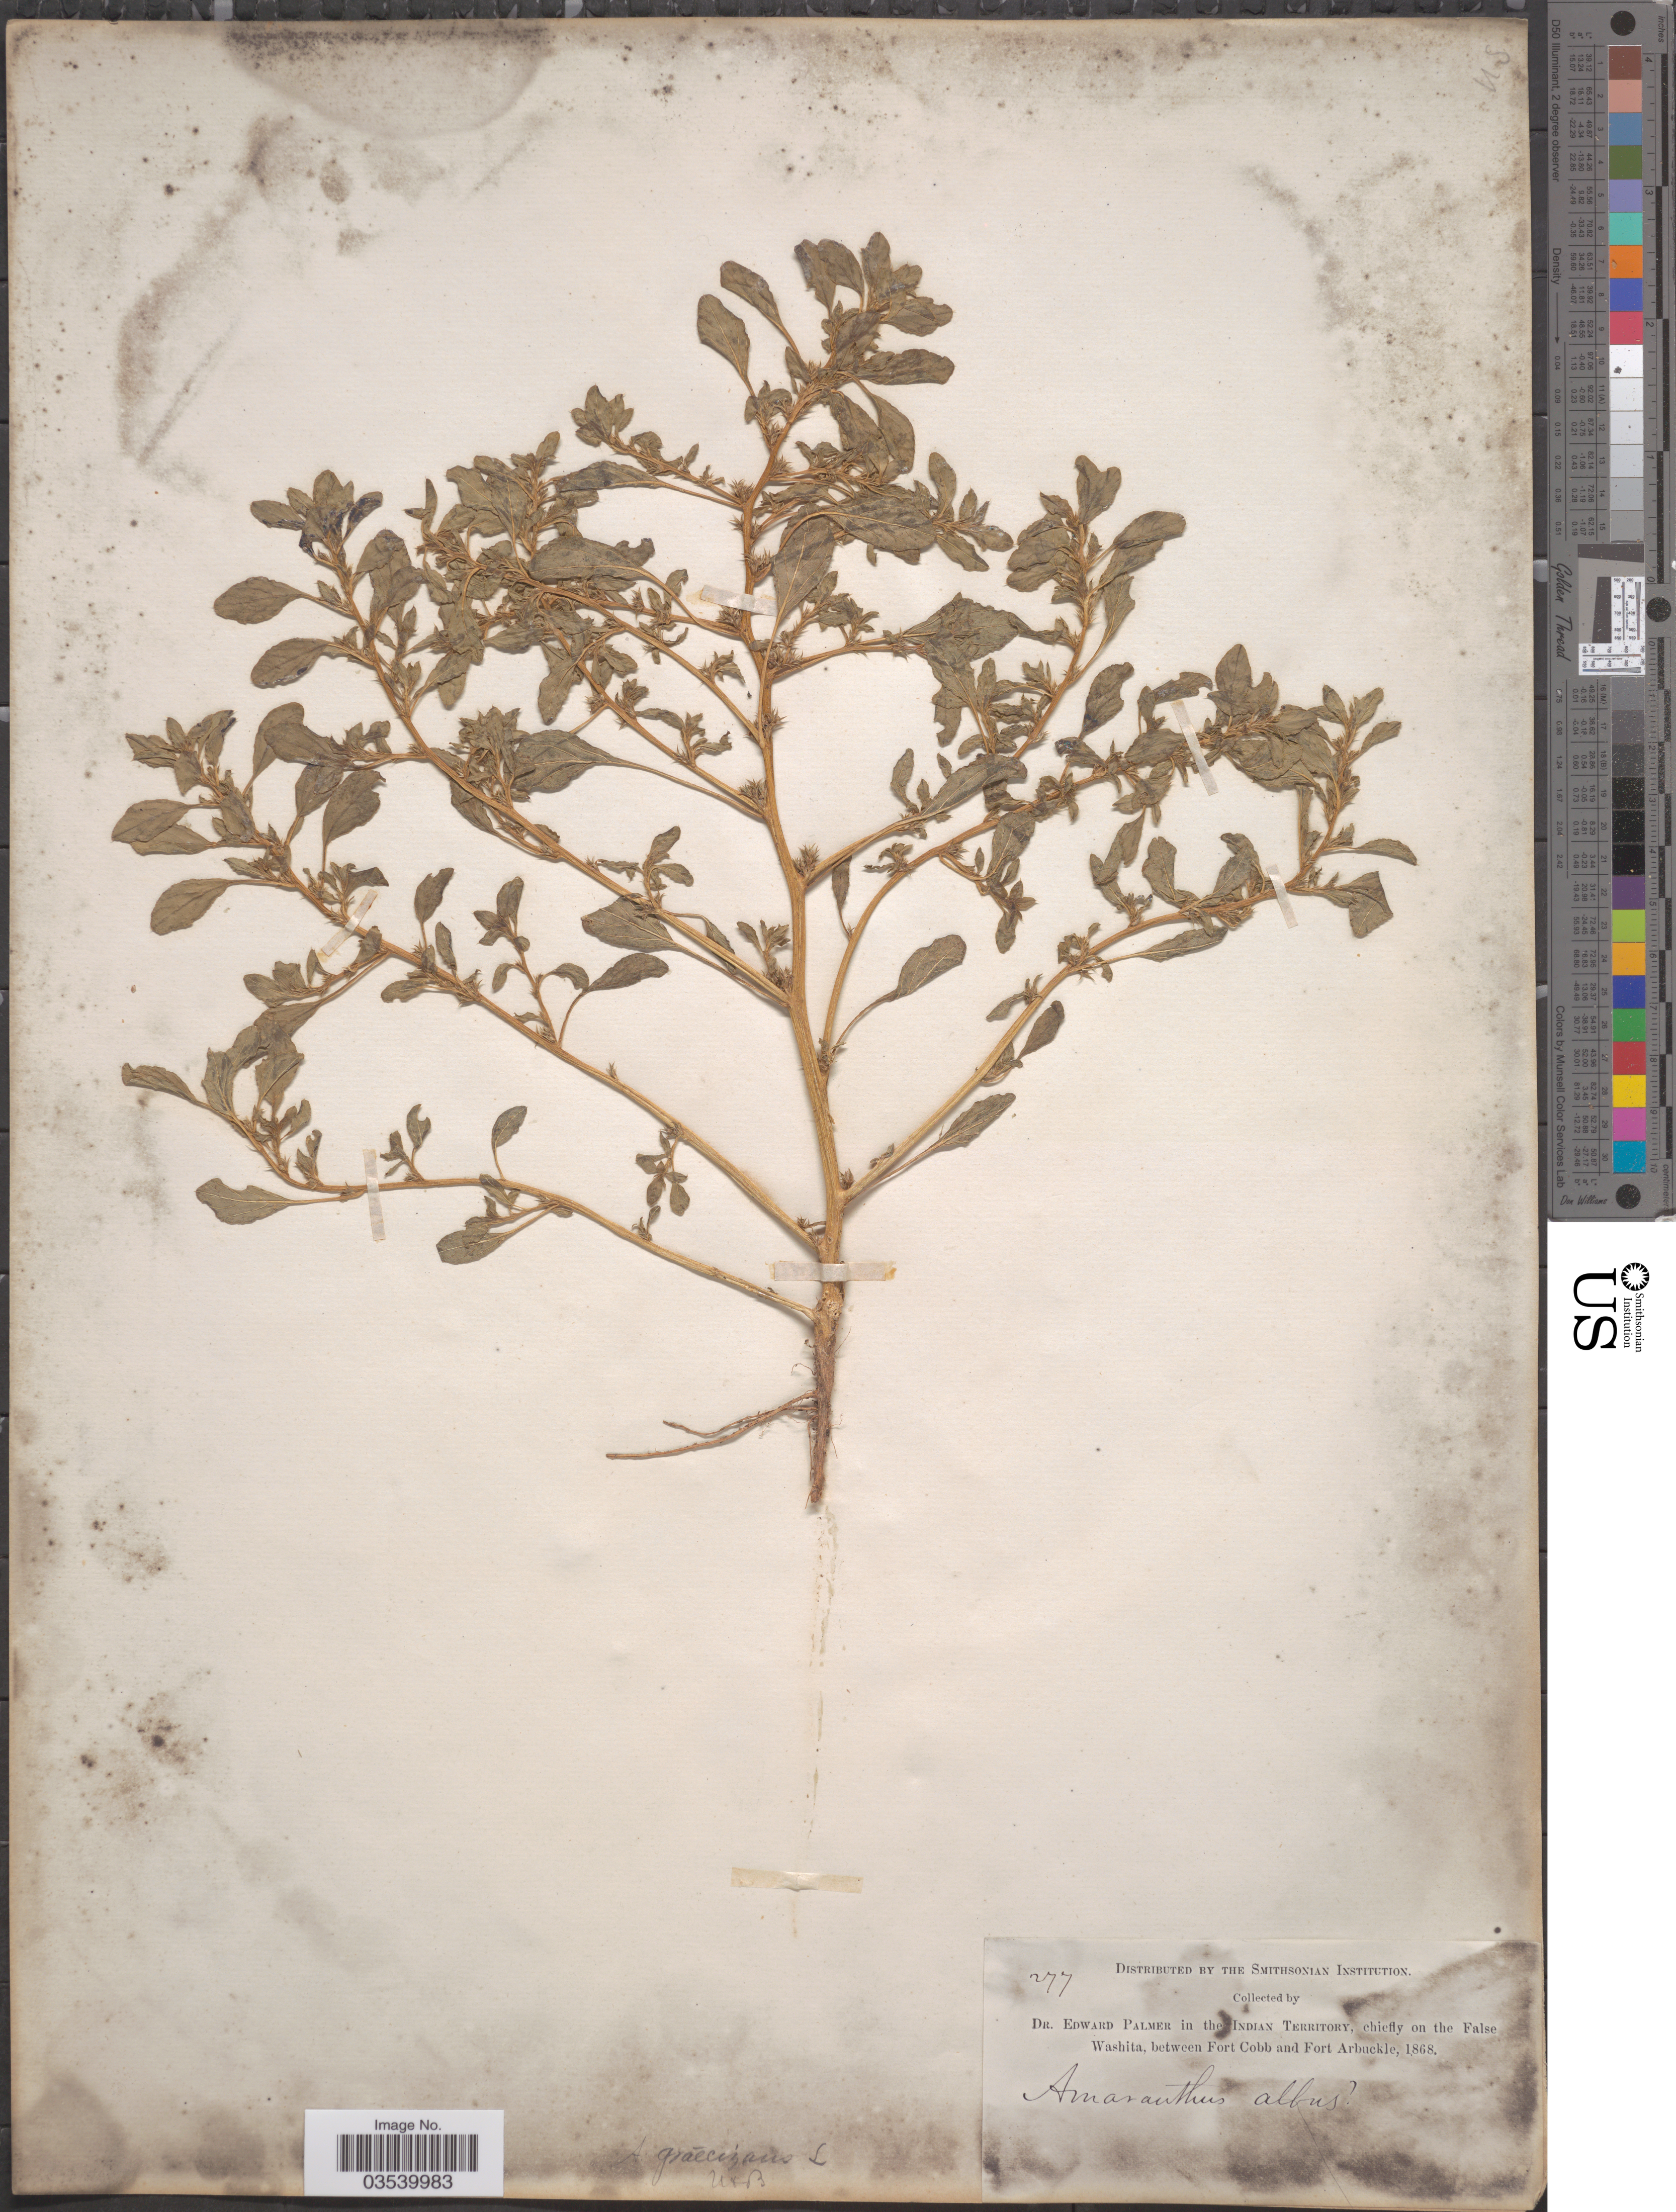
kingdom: Plantae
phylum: Tracheophyta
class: Magnoliopsida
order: Caryophyllales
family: Amaranthaceae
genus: Amaranthus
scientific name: Amaranthus albus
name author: L.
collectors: E. Palmer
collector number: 277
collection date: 1868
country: United States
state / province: Oklahoma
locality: Indian Territory, chiefly on the False Washita, between Fort Cobb and Fort Arbuckle.